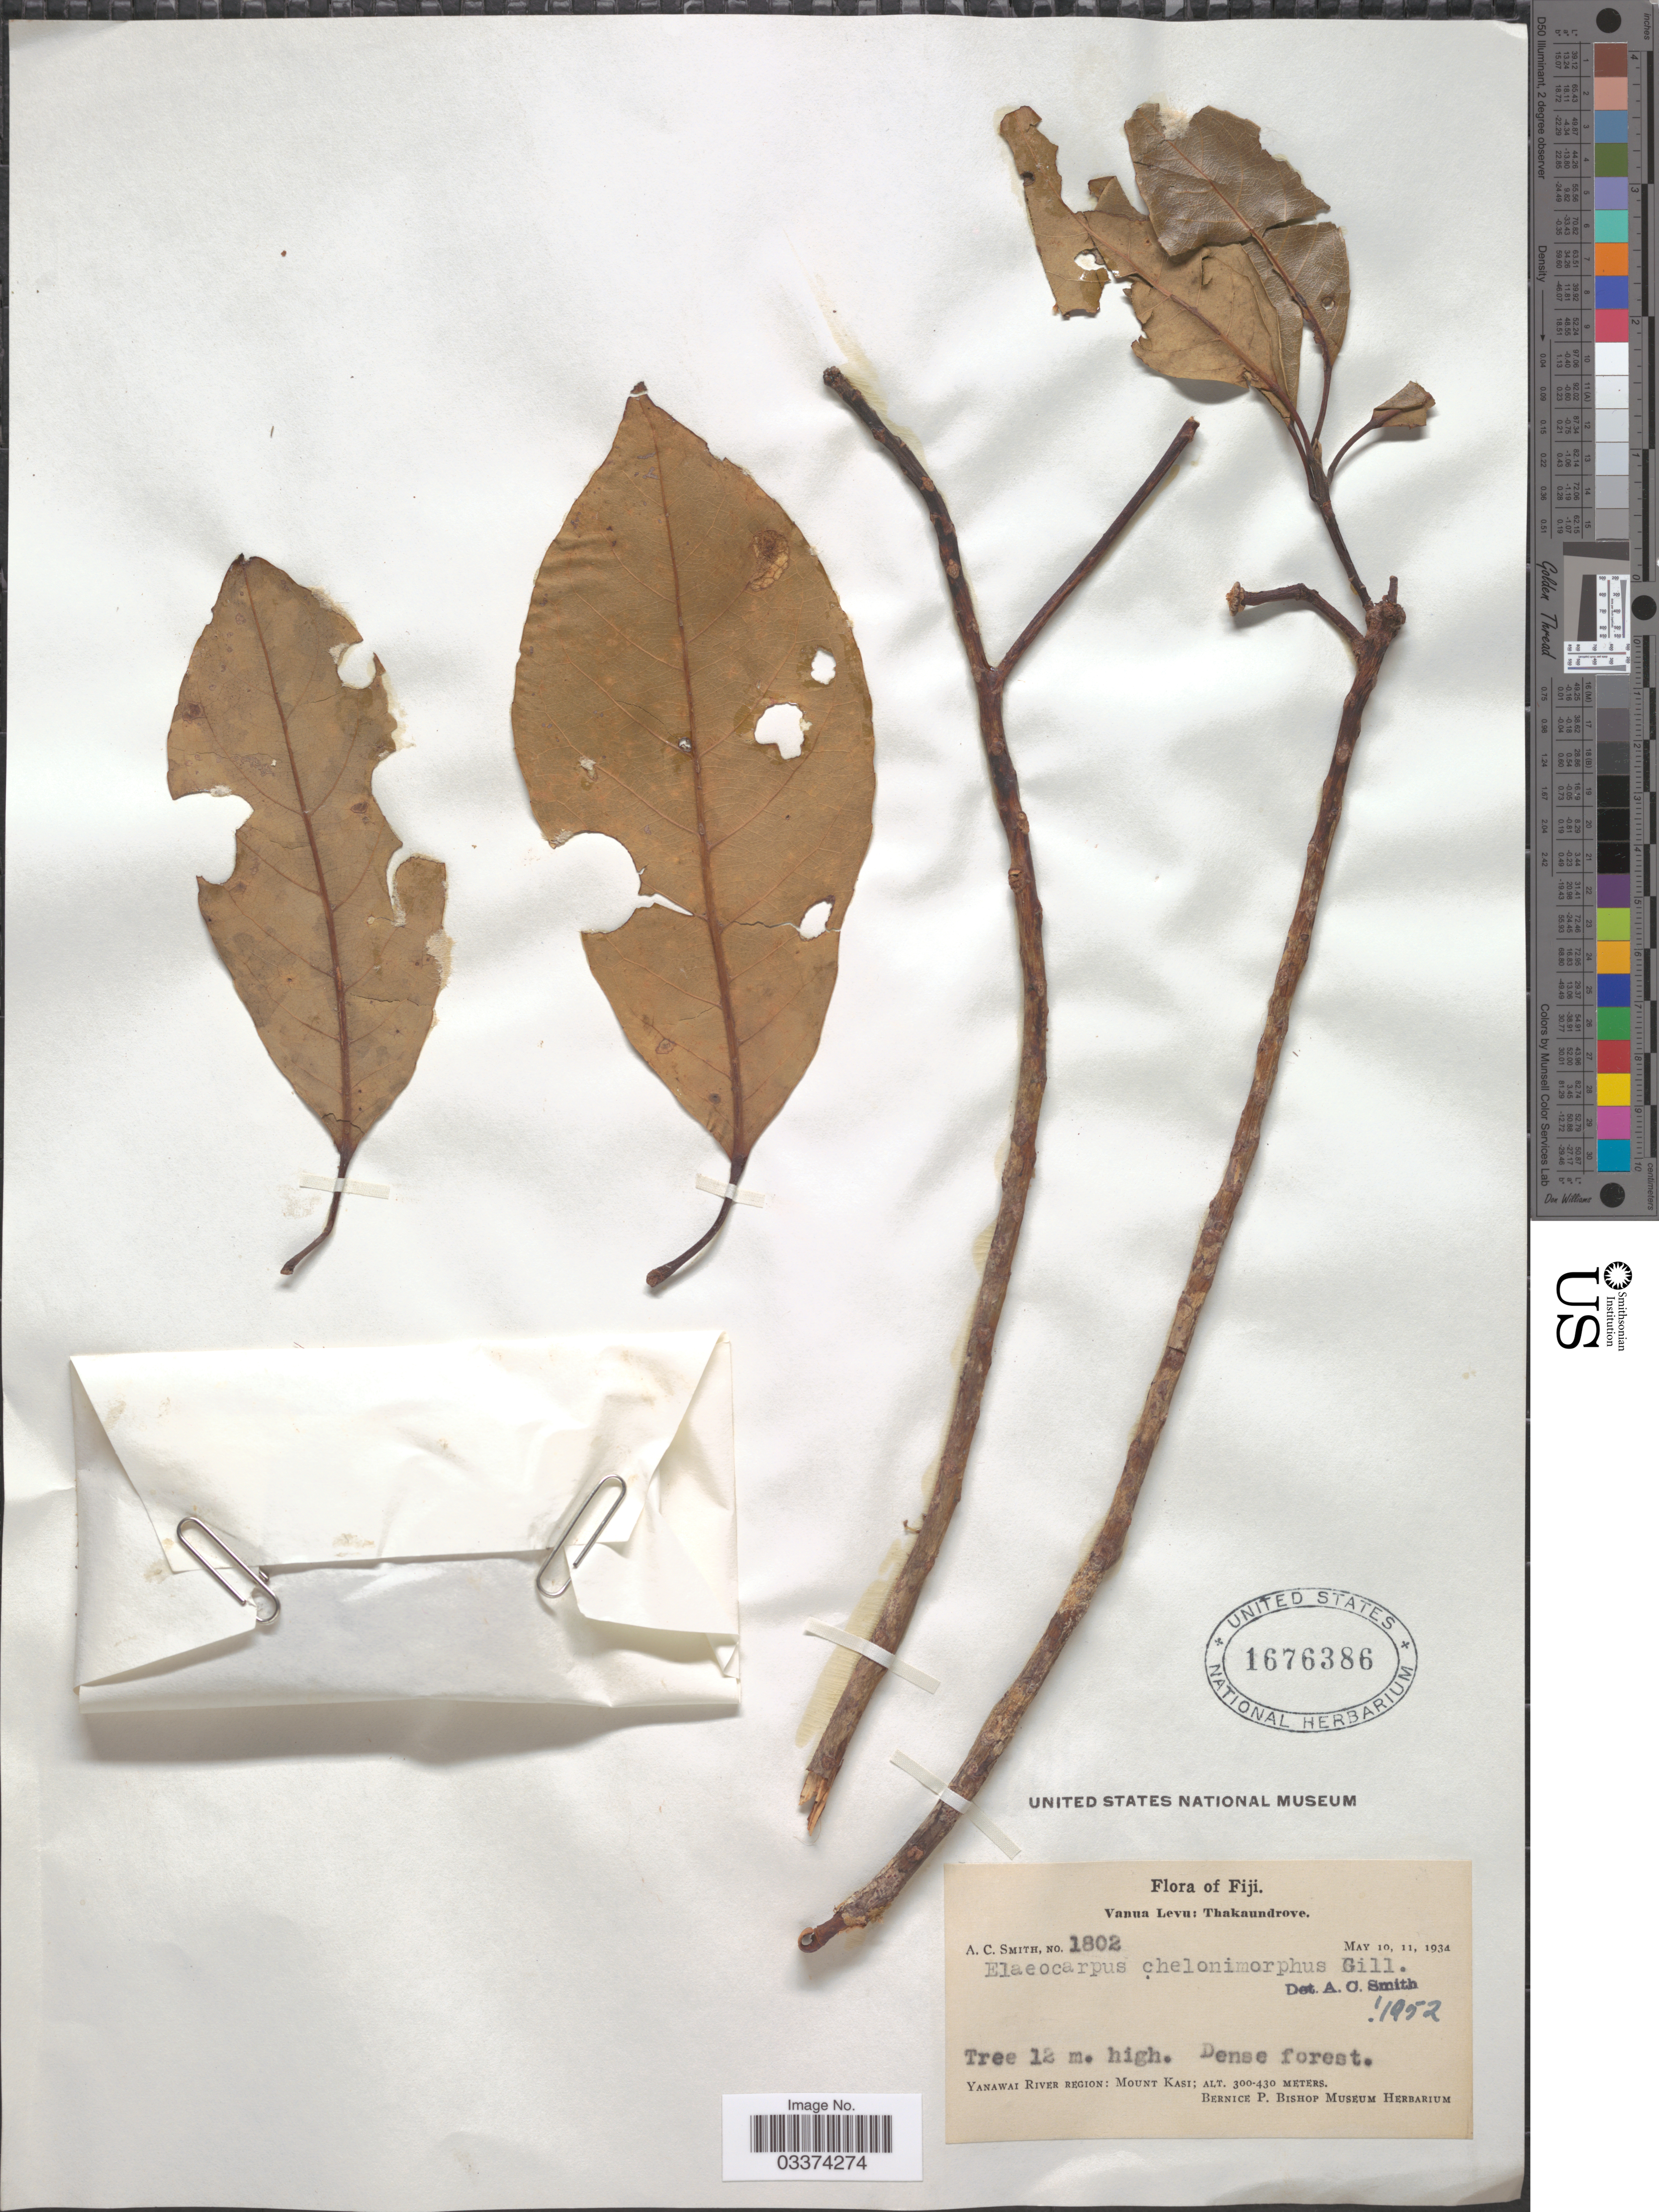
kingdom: Plantae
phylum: Tracheophyta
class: Magnoliopsida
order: Oxalidales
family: Elaeocarpaceae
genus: Elaeocarpus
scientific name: Elaeocarpus chelonimorphus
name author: Gillespie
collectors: A. C. Smith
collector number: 1802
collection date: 1934-05-10/1934-05-11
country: Fiji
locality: Vanua Levu: Thakaundrove. Yanawai River Region: Mount Kasi.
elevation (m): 300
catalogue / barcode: US 1676386